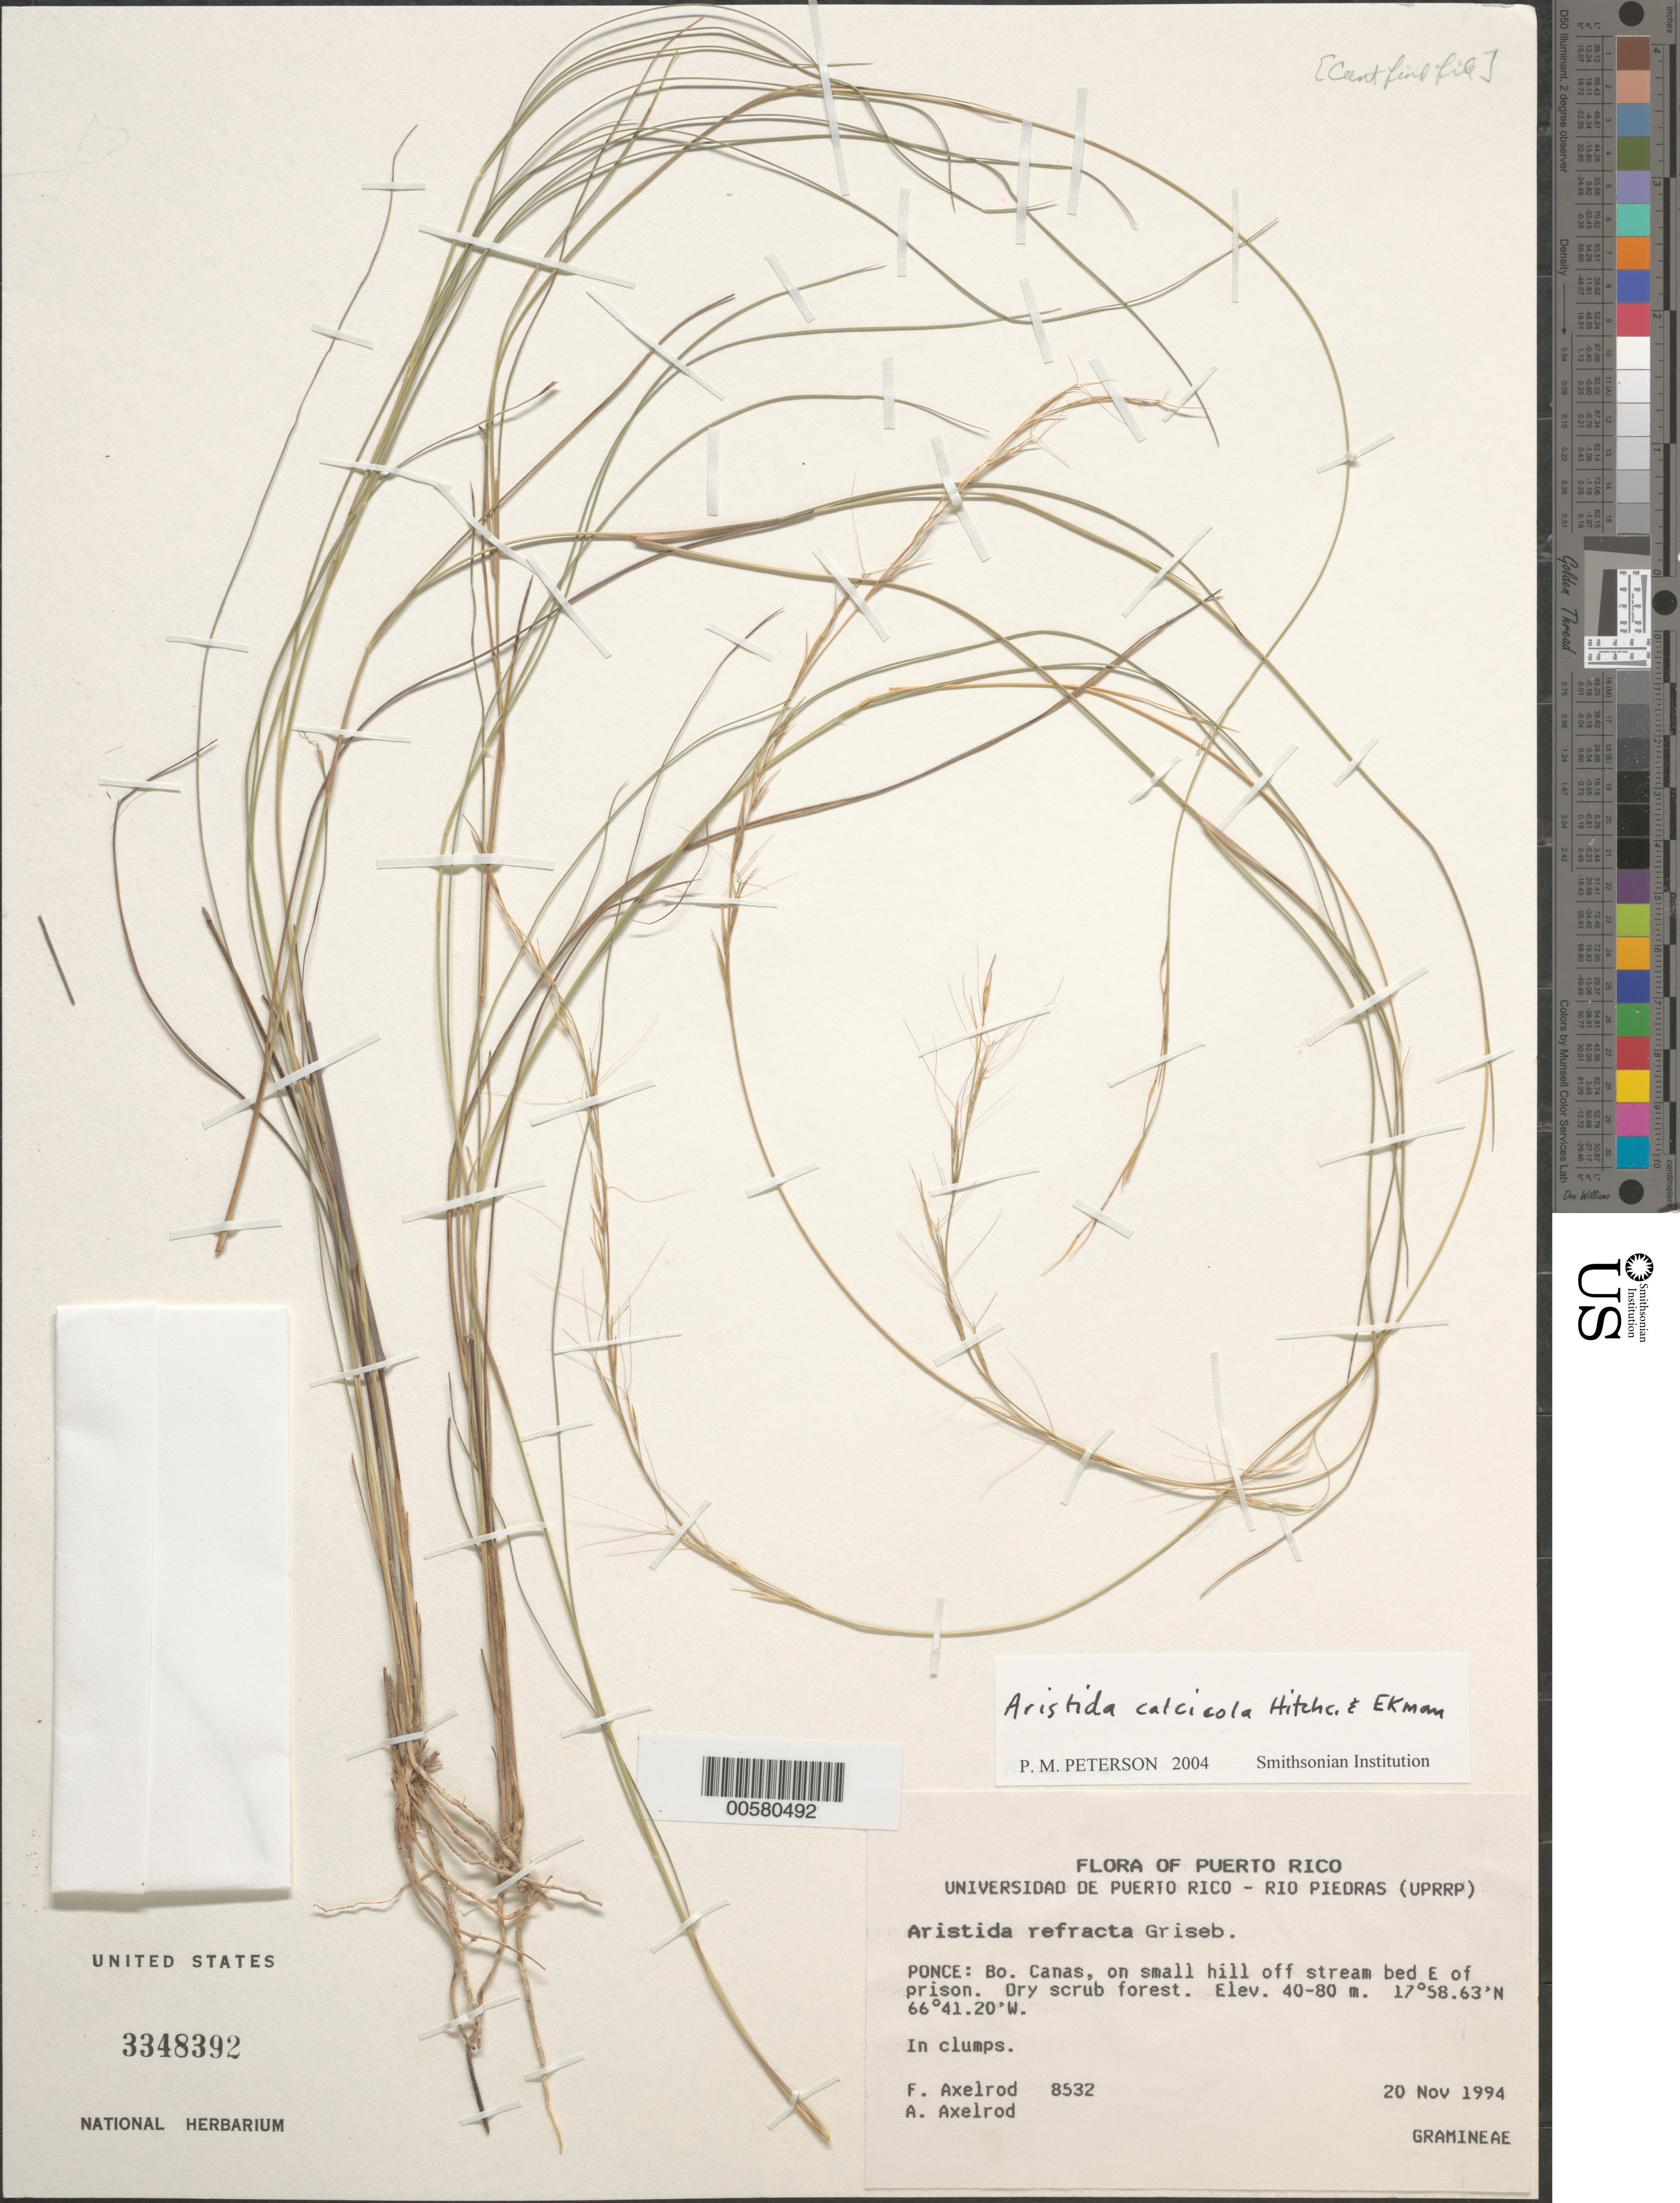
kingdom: Plantae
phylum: Tracheophyta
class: Liliopsida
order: Poales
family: Poaceae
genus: Aristida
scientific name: Aristida calcicola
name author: Hitchc. & Ekman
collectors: F. Axelrod & A. Axelrod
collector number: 8532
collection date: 1994-11-20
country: Puerto Rico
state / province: Ponce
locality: Bo. Canas, on small hill off stream bed E of prison.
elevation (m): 40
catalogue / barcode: US 3348392